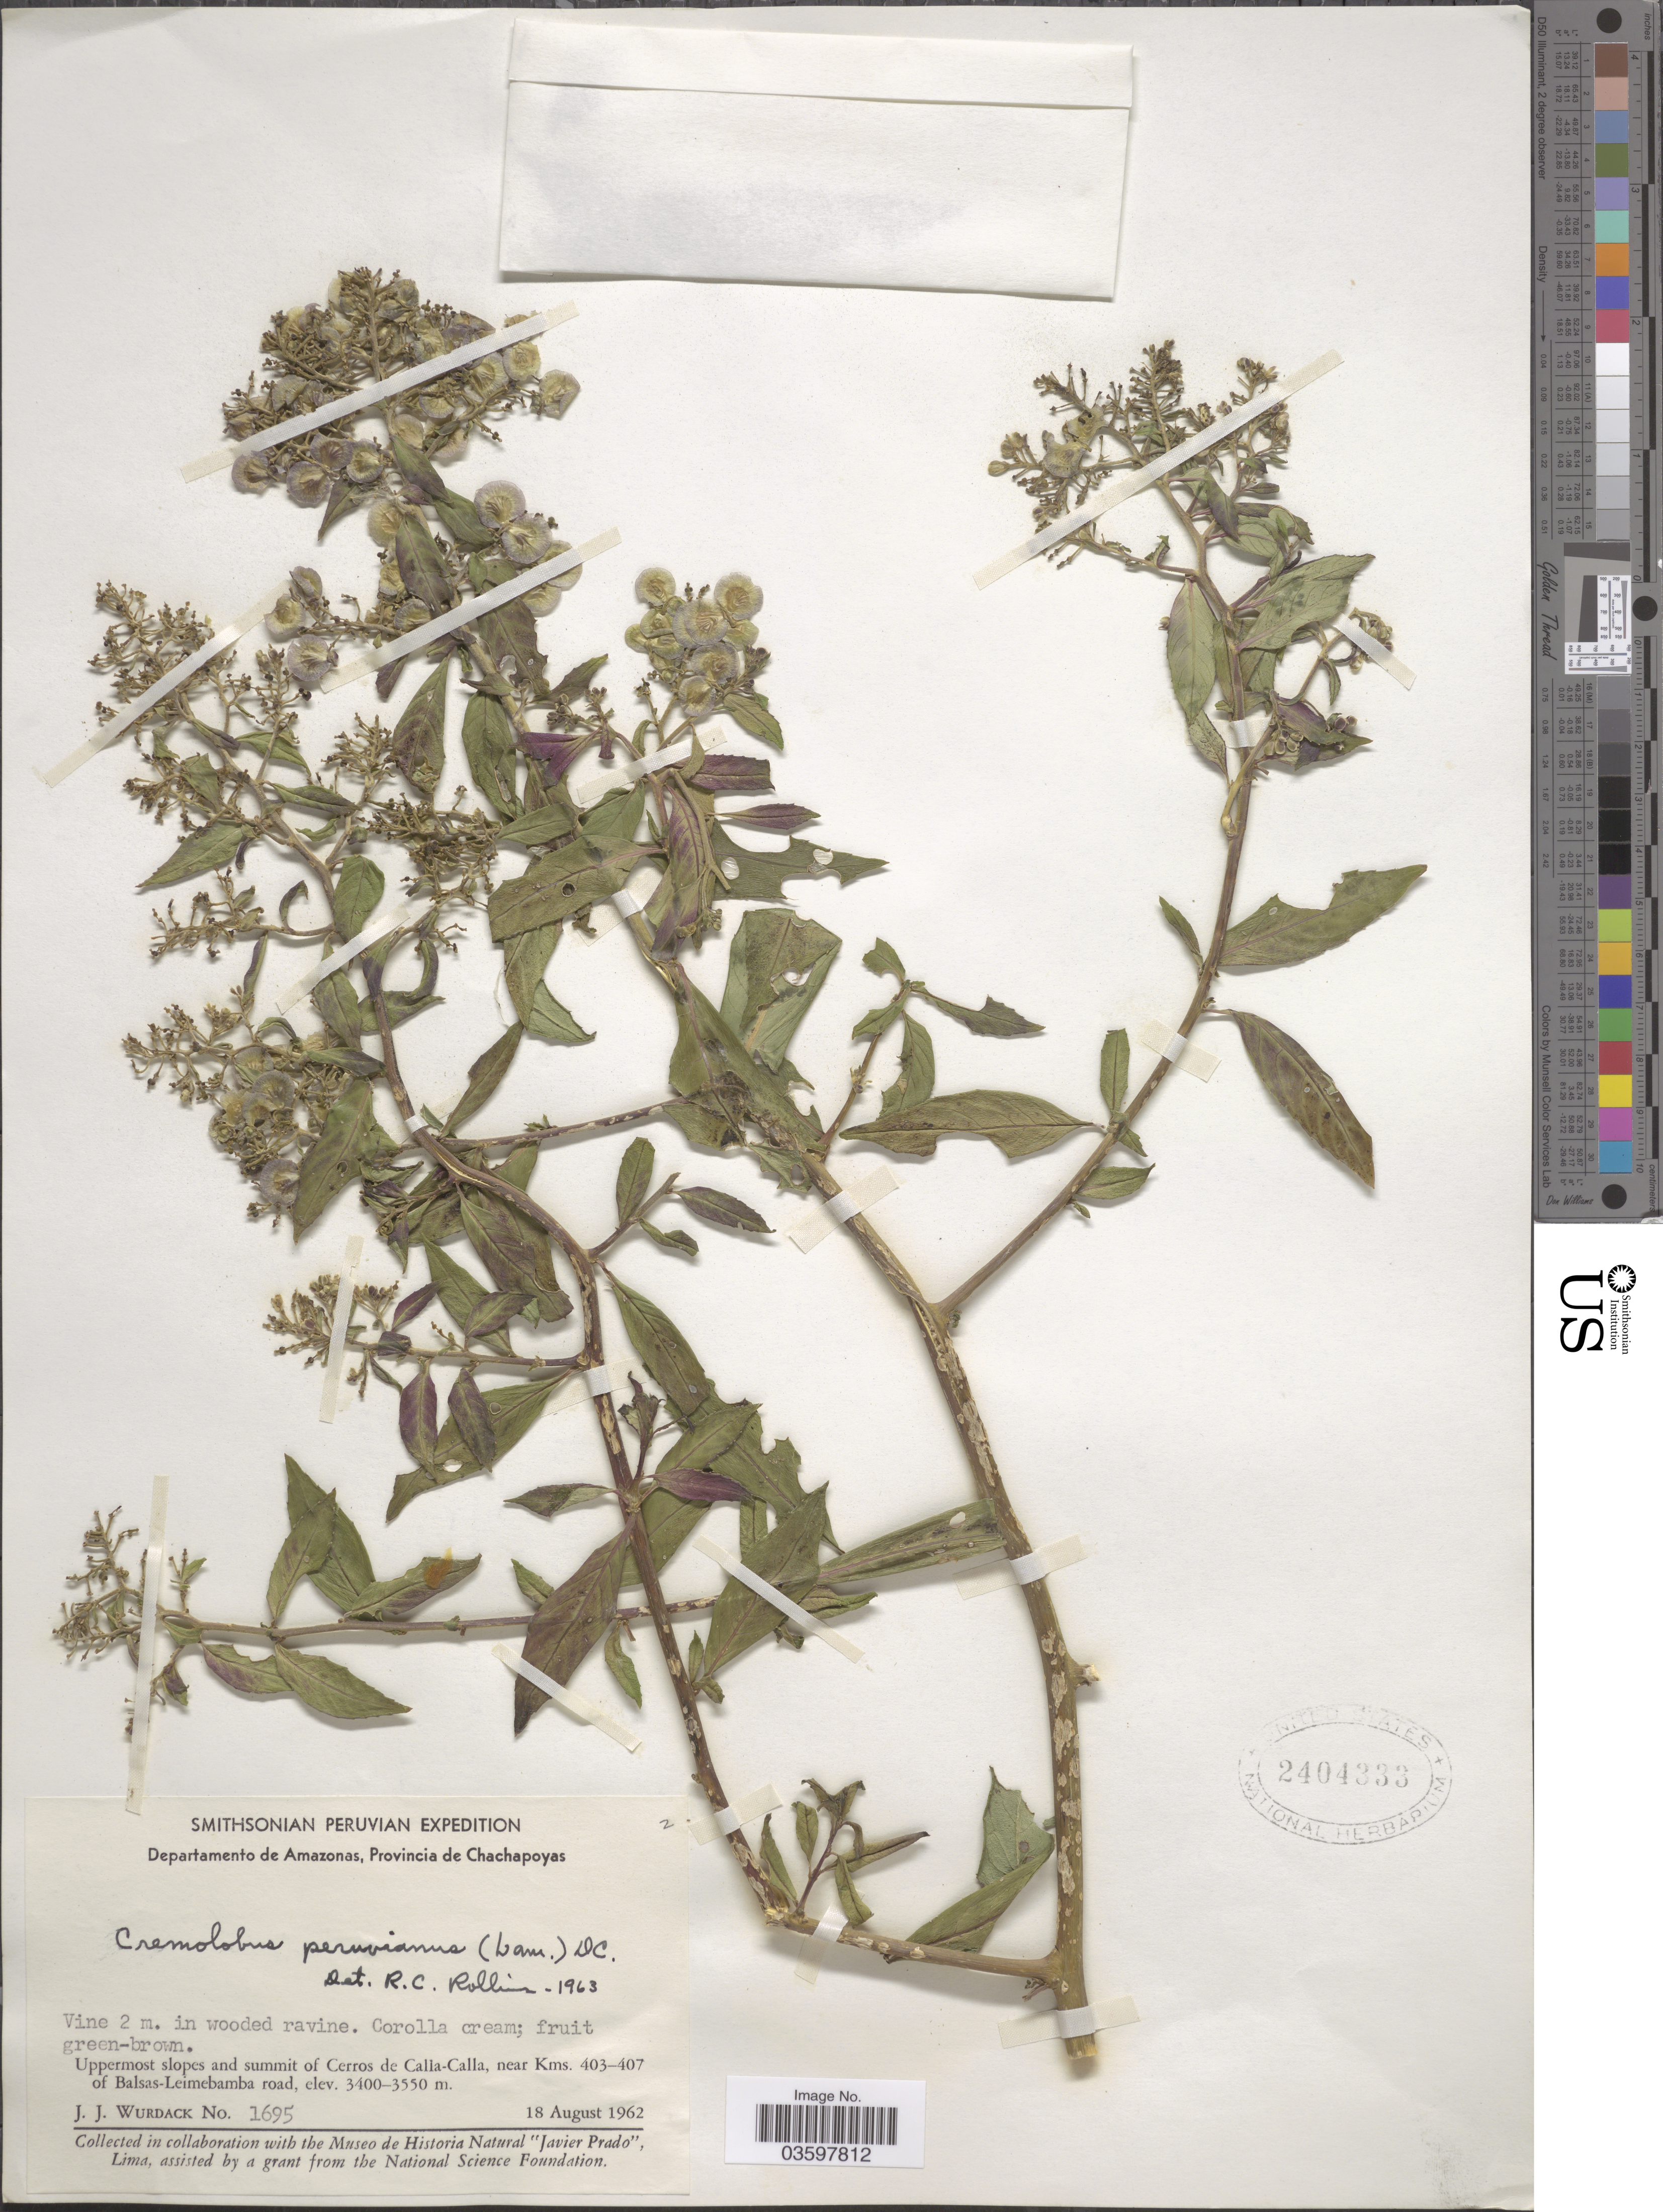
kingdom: Plantae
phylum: Tracheophyta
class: Magnoliopsida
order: Brassicales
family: Brassicaceae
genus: Cremolobus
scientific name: Cremolobus peruvianus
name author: (Lam.) DC.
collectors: J. J. Wurdack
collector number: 1695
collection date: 1962-08-18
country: Peru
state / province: Amazonas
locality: Departamento de Amazonas, Provincia de Chachapoyas. Uppermost slopes and summit of Cerros de Calla-Calla, near Kms. 403-407 of Balsas-Leimebamba road.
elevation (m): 3400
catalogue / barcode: US 2404333